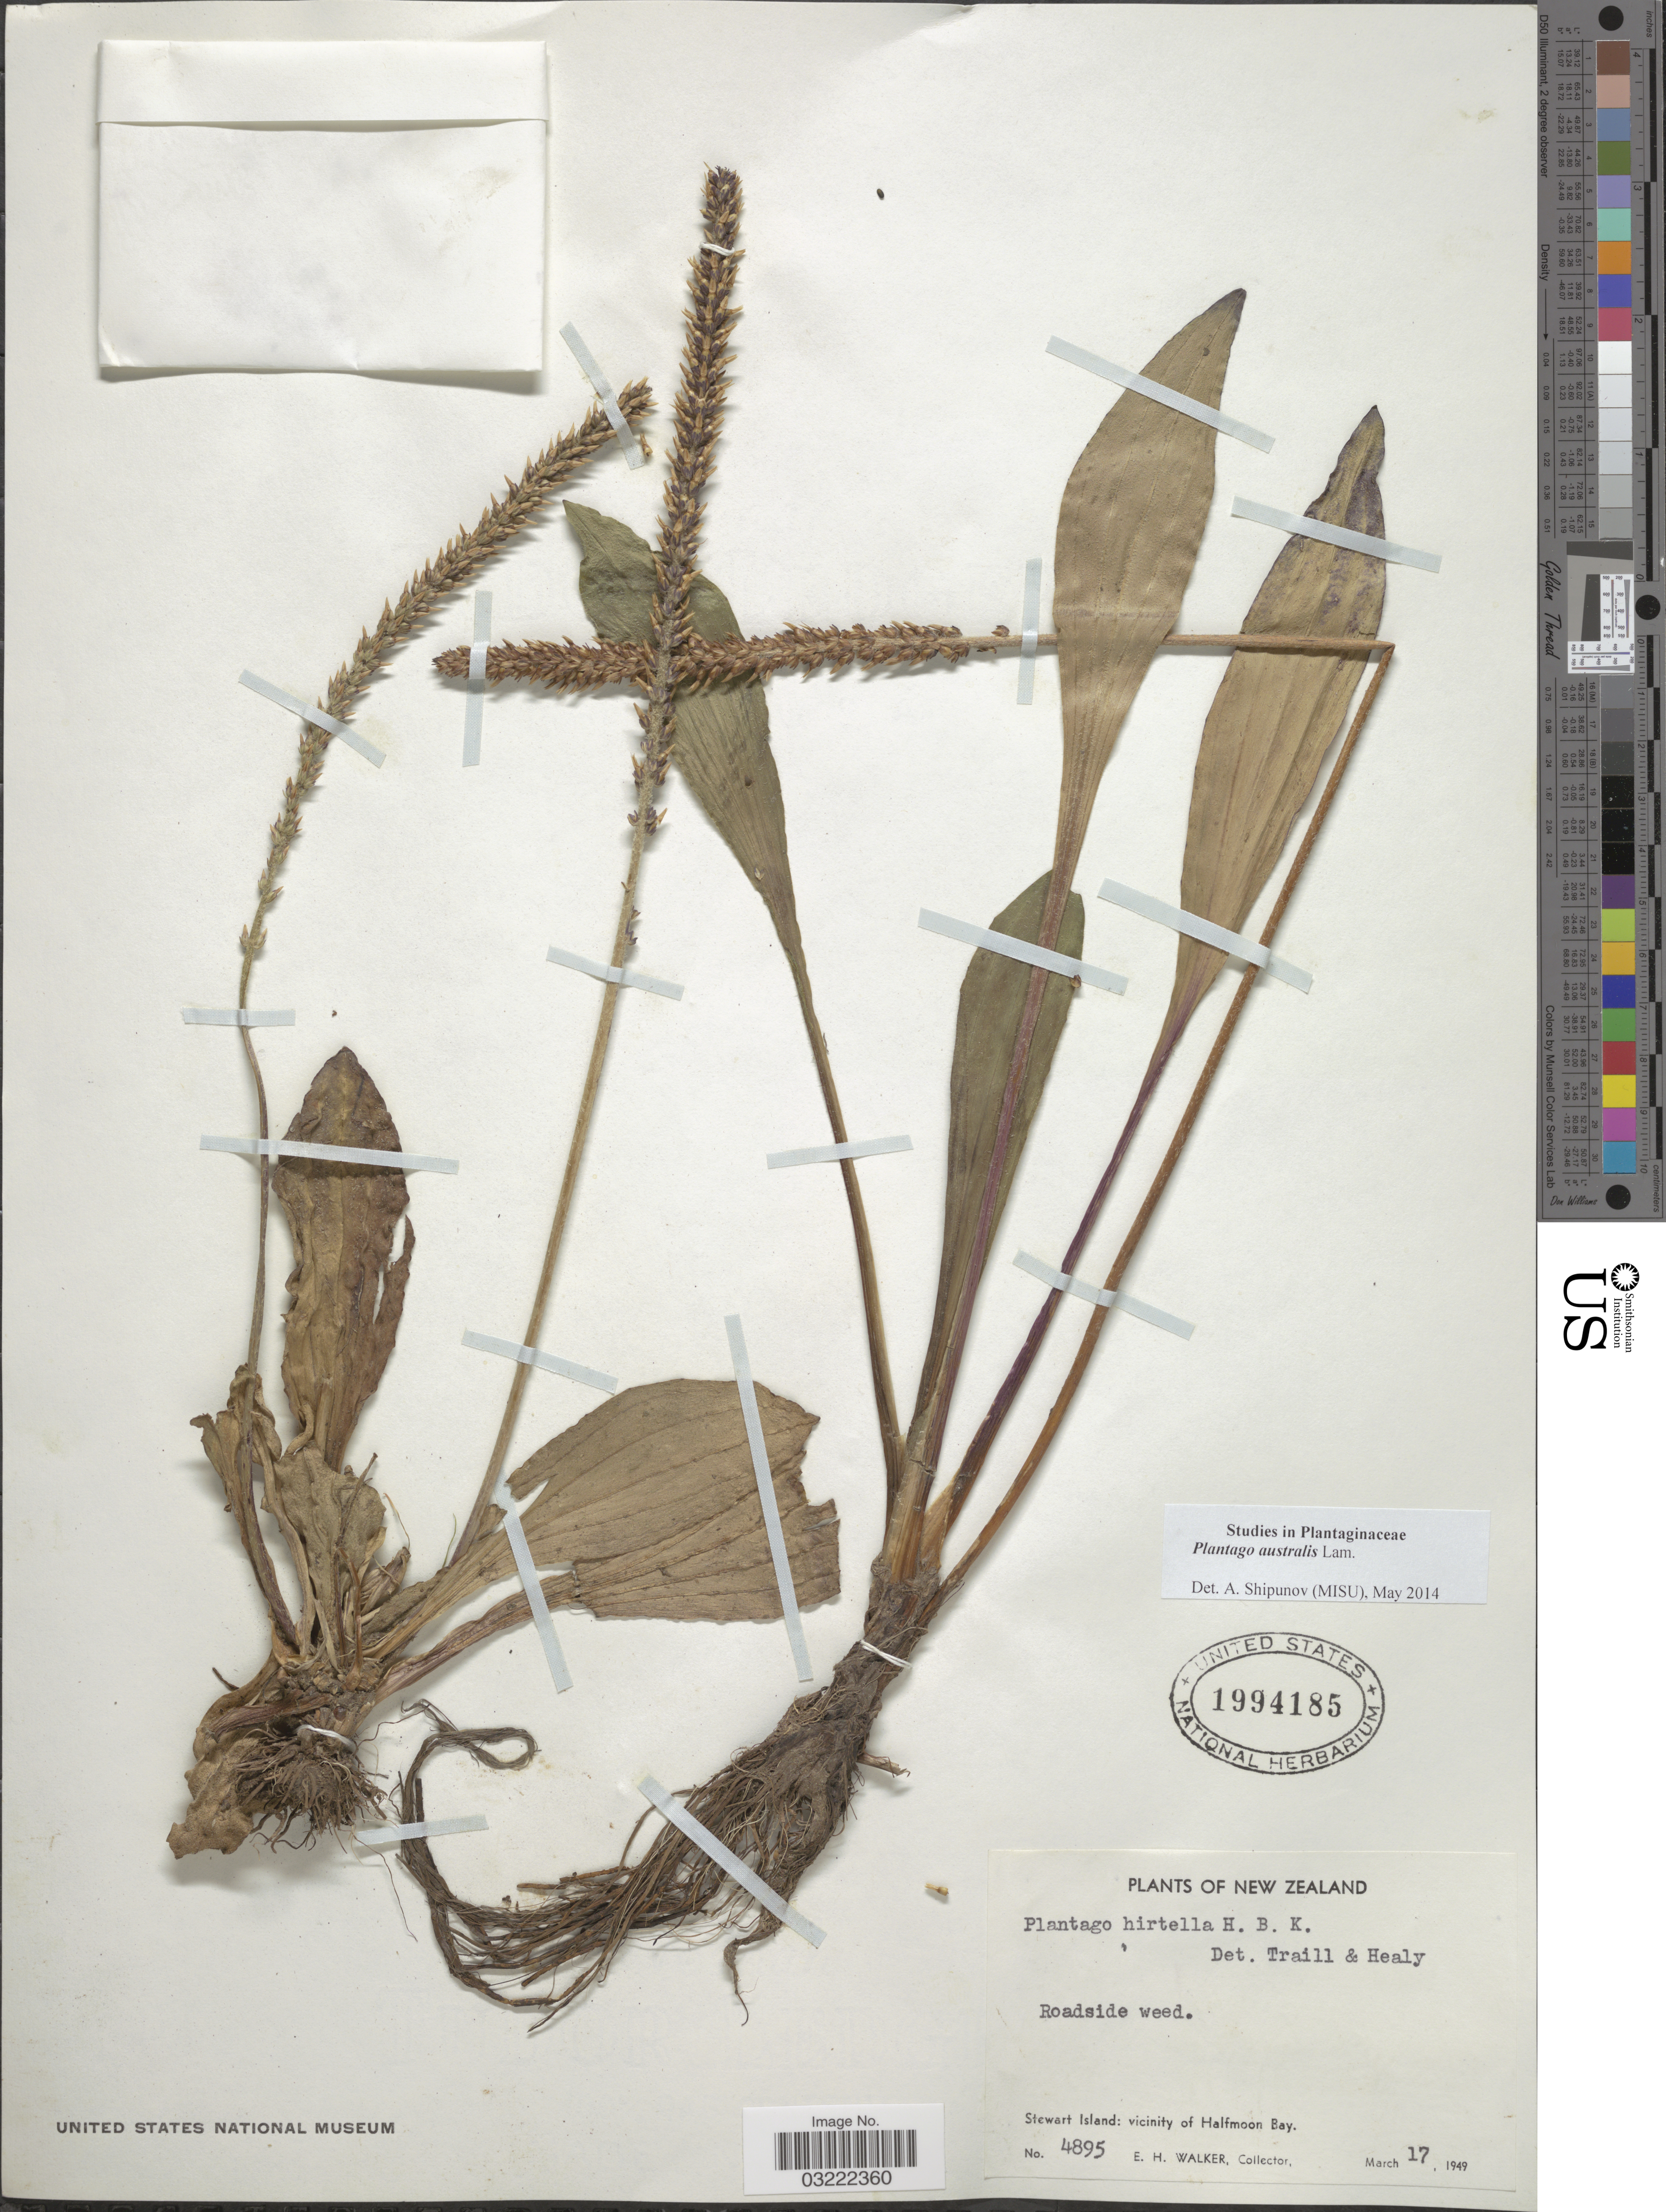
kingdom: Plantae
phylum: Tracheophyta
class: Magnoliopsida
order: Lamiales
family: Plantaginaceae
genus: Plantago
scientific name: Plantago australis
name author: Lam.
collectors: E. H. Walker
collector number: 4895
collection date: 1949-03-17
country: New Zealand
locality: Steward Island: vicinity of Halfmoon Bay.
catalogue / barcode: US 1994185